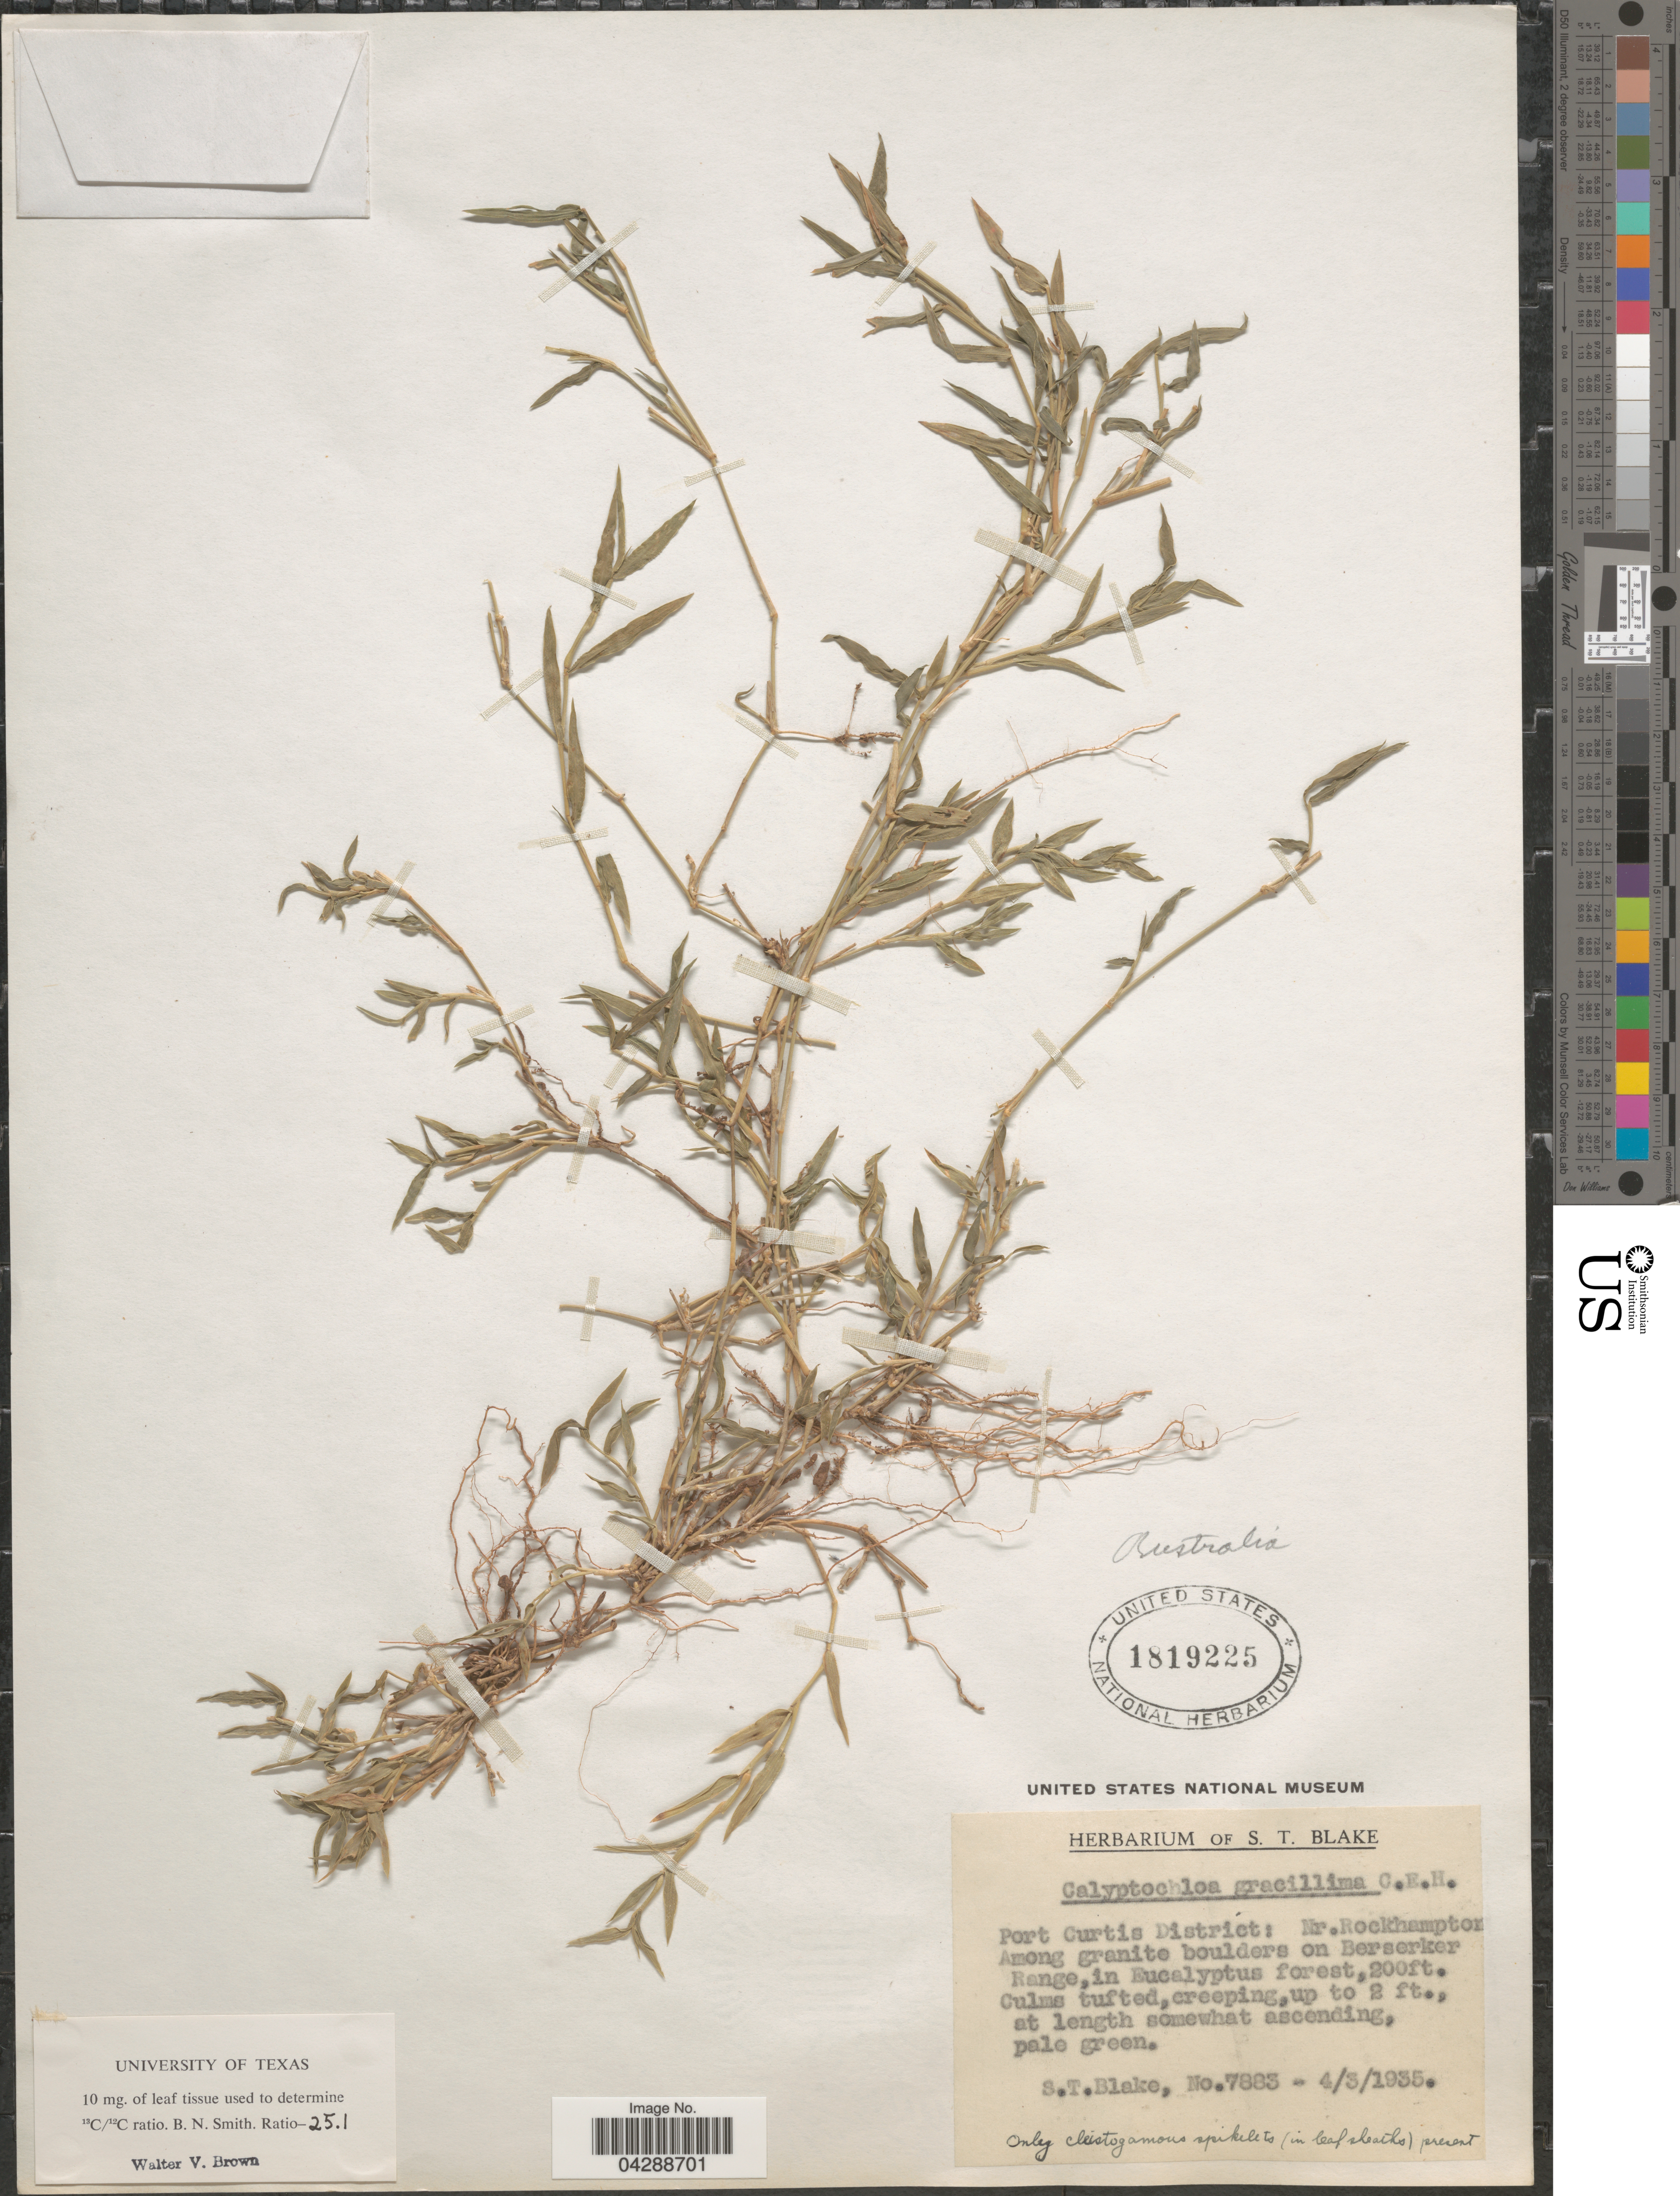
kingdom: Plantae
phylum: Tracheophyta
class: Liliopsida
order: Poales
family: Poaceae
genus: Calyptochloa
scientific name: Calyptochloa gracillima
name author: C.E. Hubb.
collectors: S. T. Blake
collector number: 7883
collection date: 1935-03-04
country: Australia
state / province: Queensland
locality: Port Curtis District Nr. Rockhampton. Among granite boulders on Berserker Range.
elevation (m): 61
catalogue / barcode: US 1819225